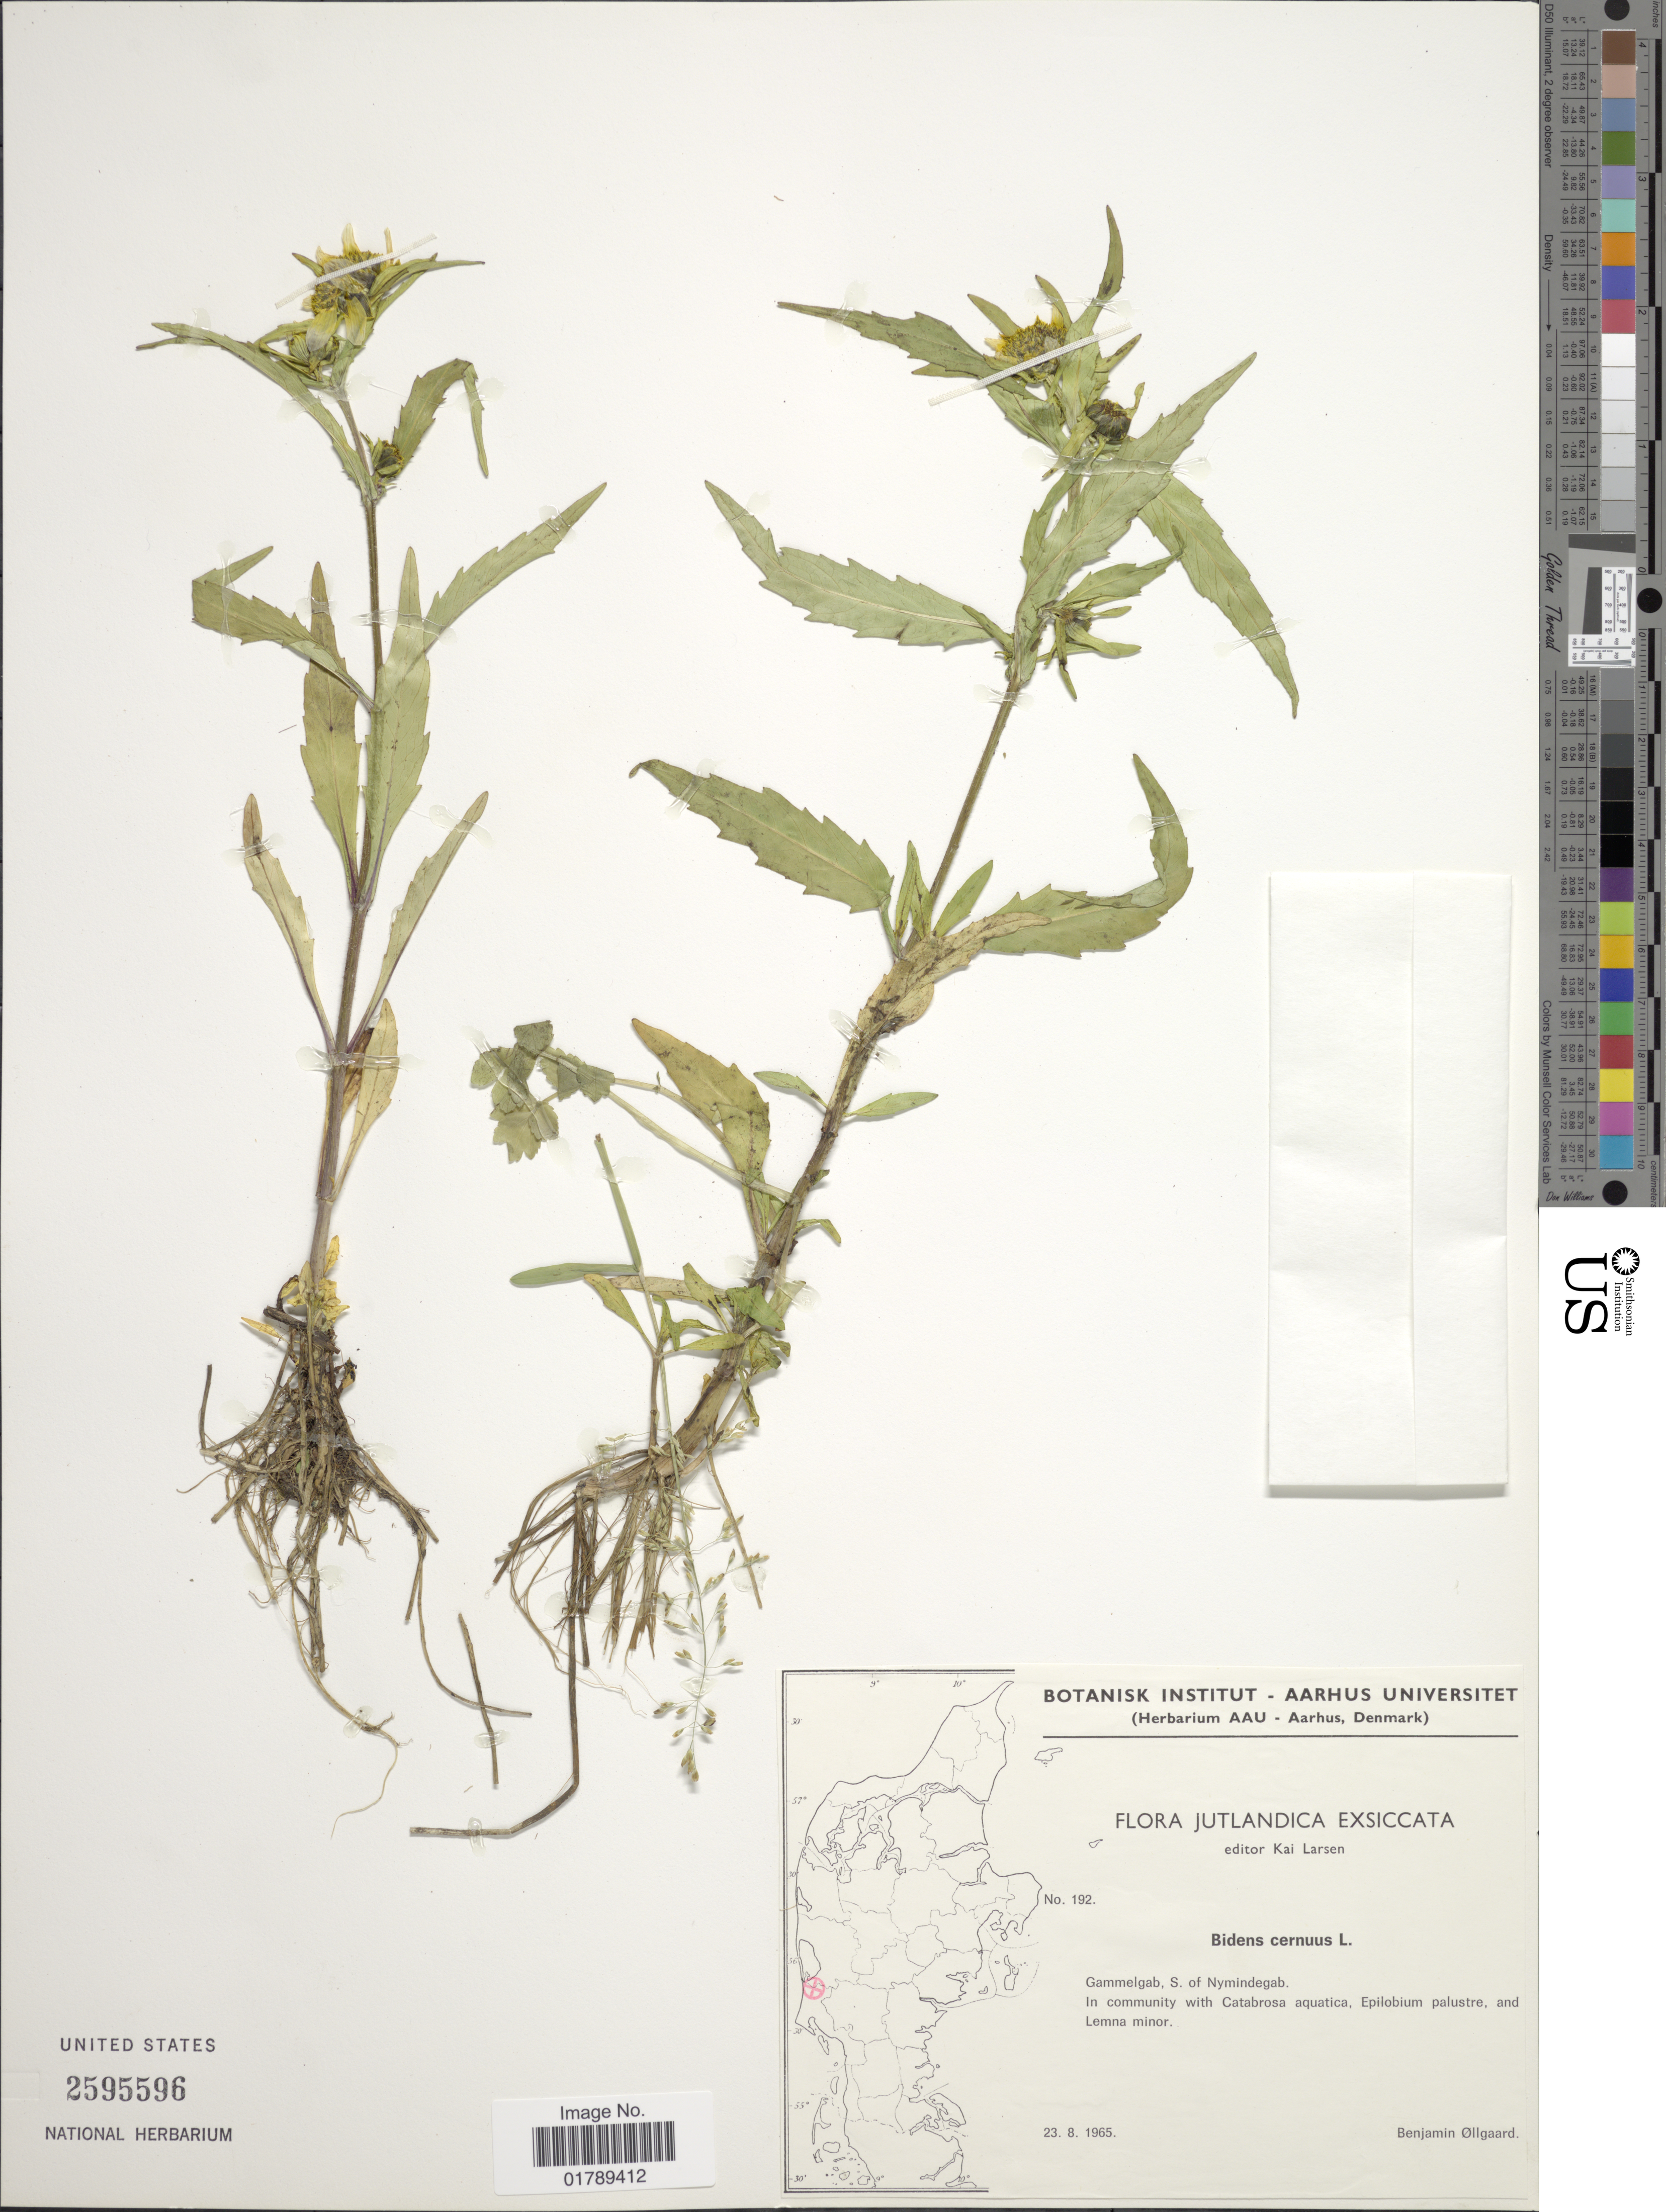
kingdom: Plantae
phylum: Tracheophyta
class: Magnoliopsida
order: Asterales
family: Asteraceae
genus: Bidens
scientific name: Bidens cernua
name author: L.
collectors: B. Øllgaard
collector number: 192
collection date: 1965-08-23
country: Denmark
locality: Gammelgab, S. of Nymindegab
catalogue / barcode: US 2595596